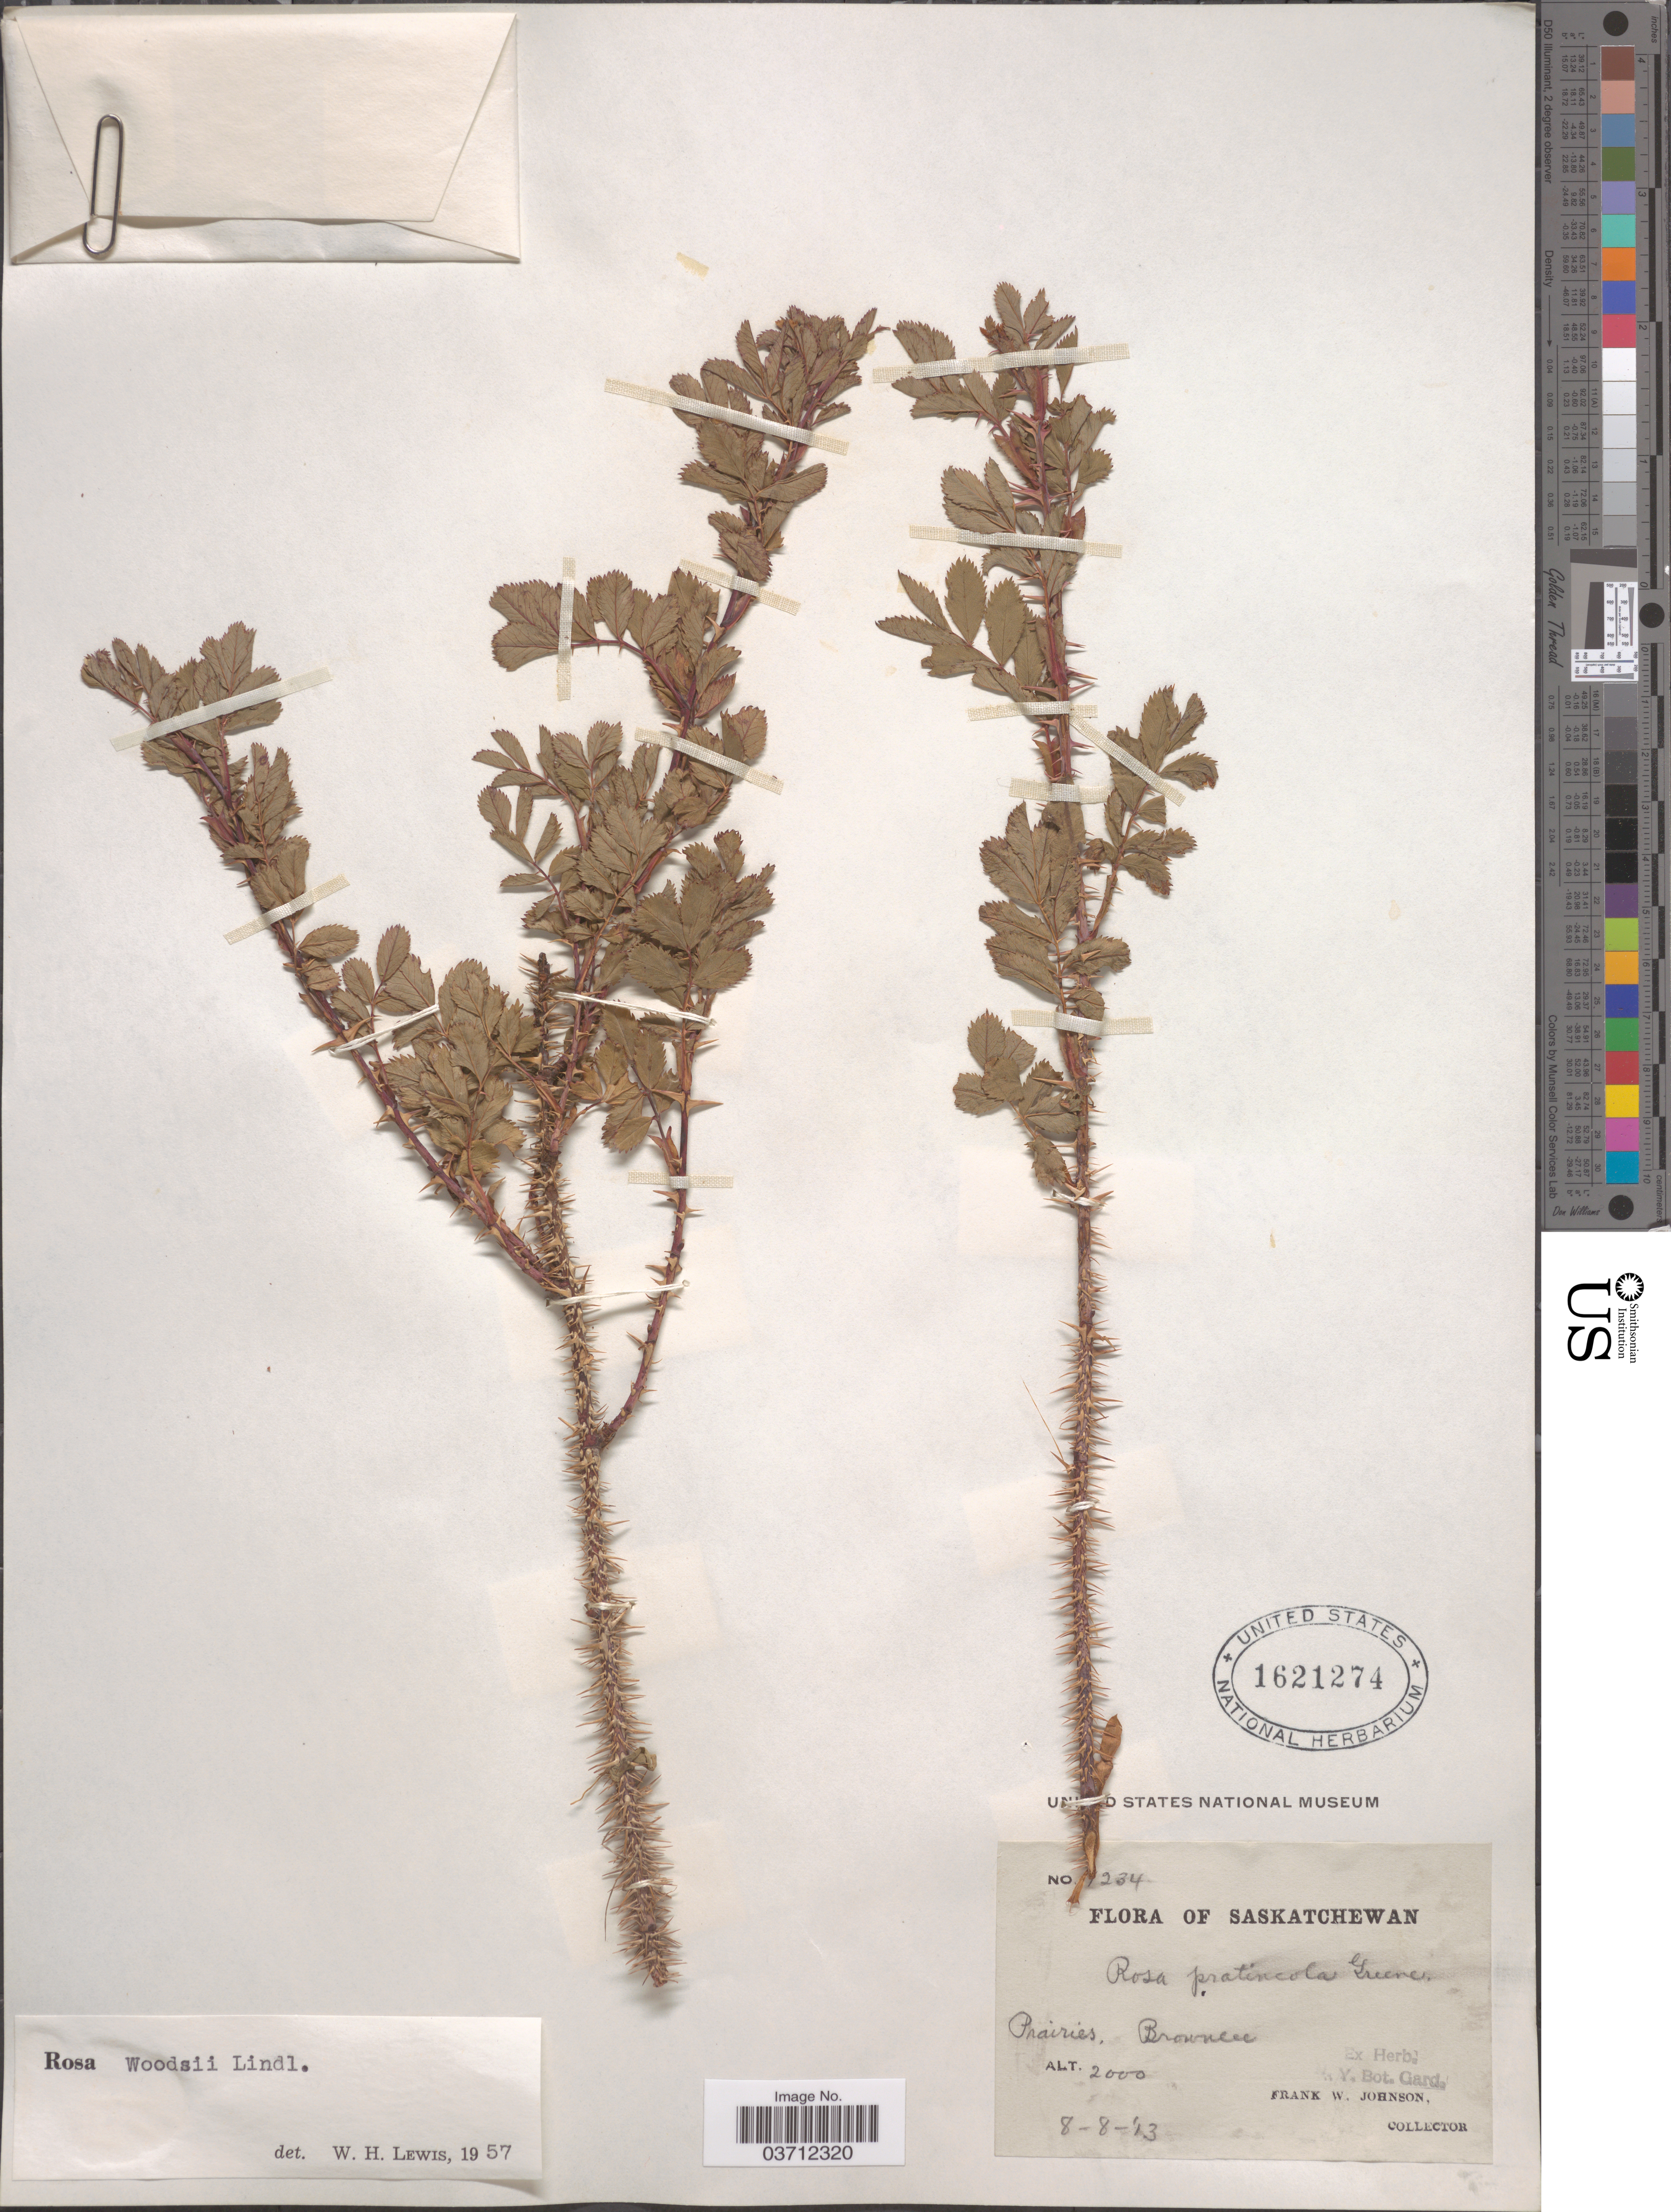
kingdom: Plantae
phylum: Tracheophyta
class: Magnoliopsida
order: Rosales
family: Rosaceae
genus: Rosa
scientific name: Rosa woodsii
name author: Lindl.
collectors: F. W. Johnson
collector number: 1234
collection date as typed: Transcribed d/m/y: 8/8/13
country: Canada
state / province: Saskatchewan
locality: Prairies. Brownlee.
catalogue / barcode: US 1621274